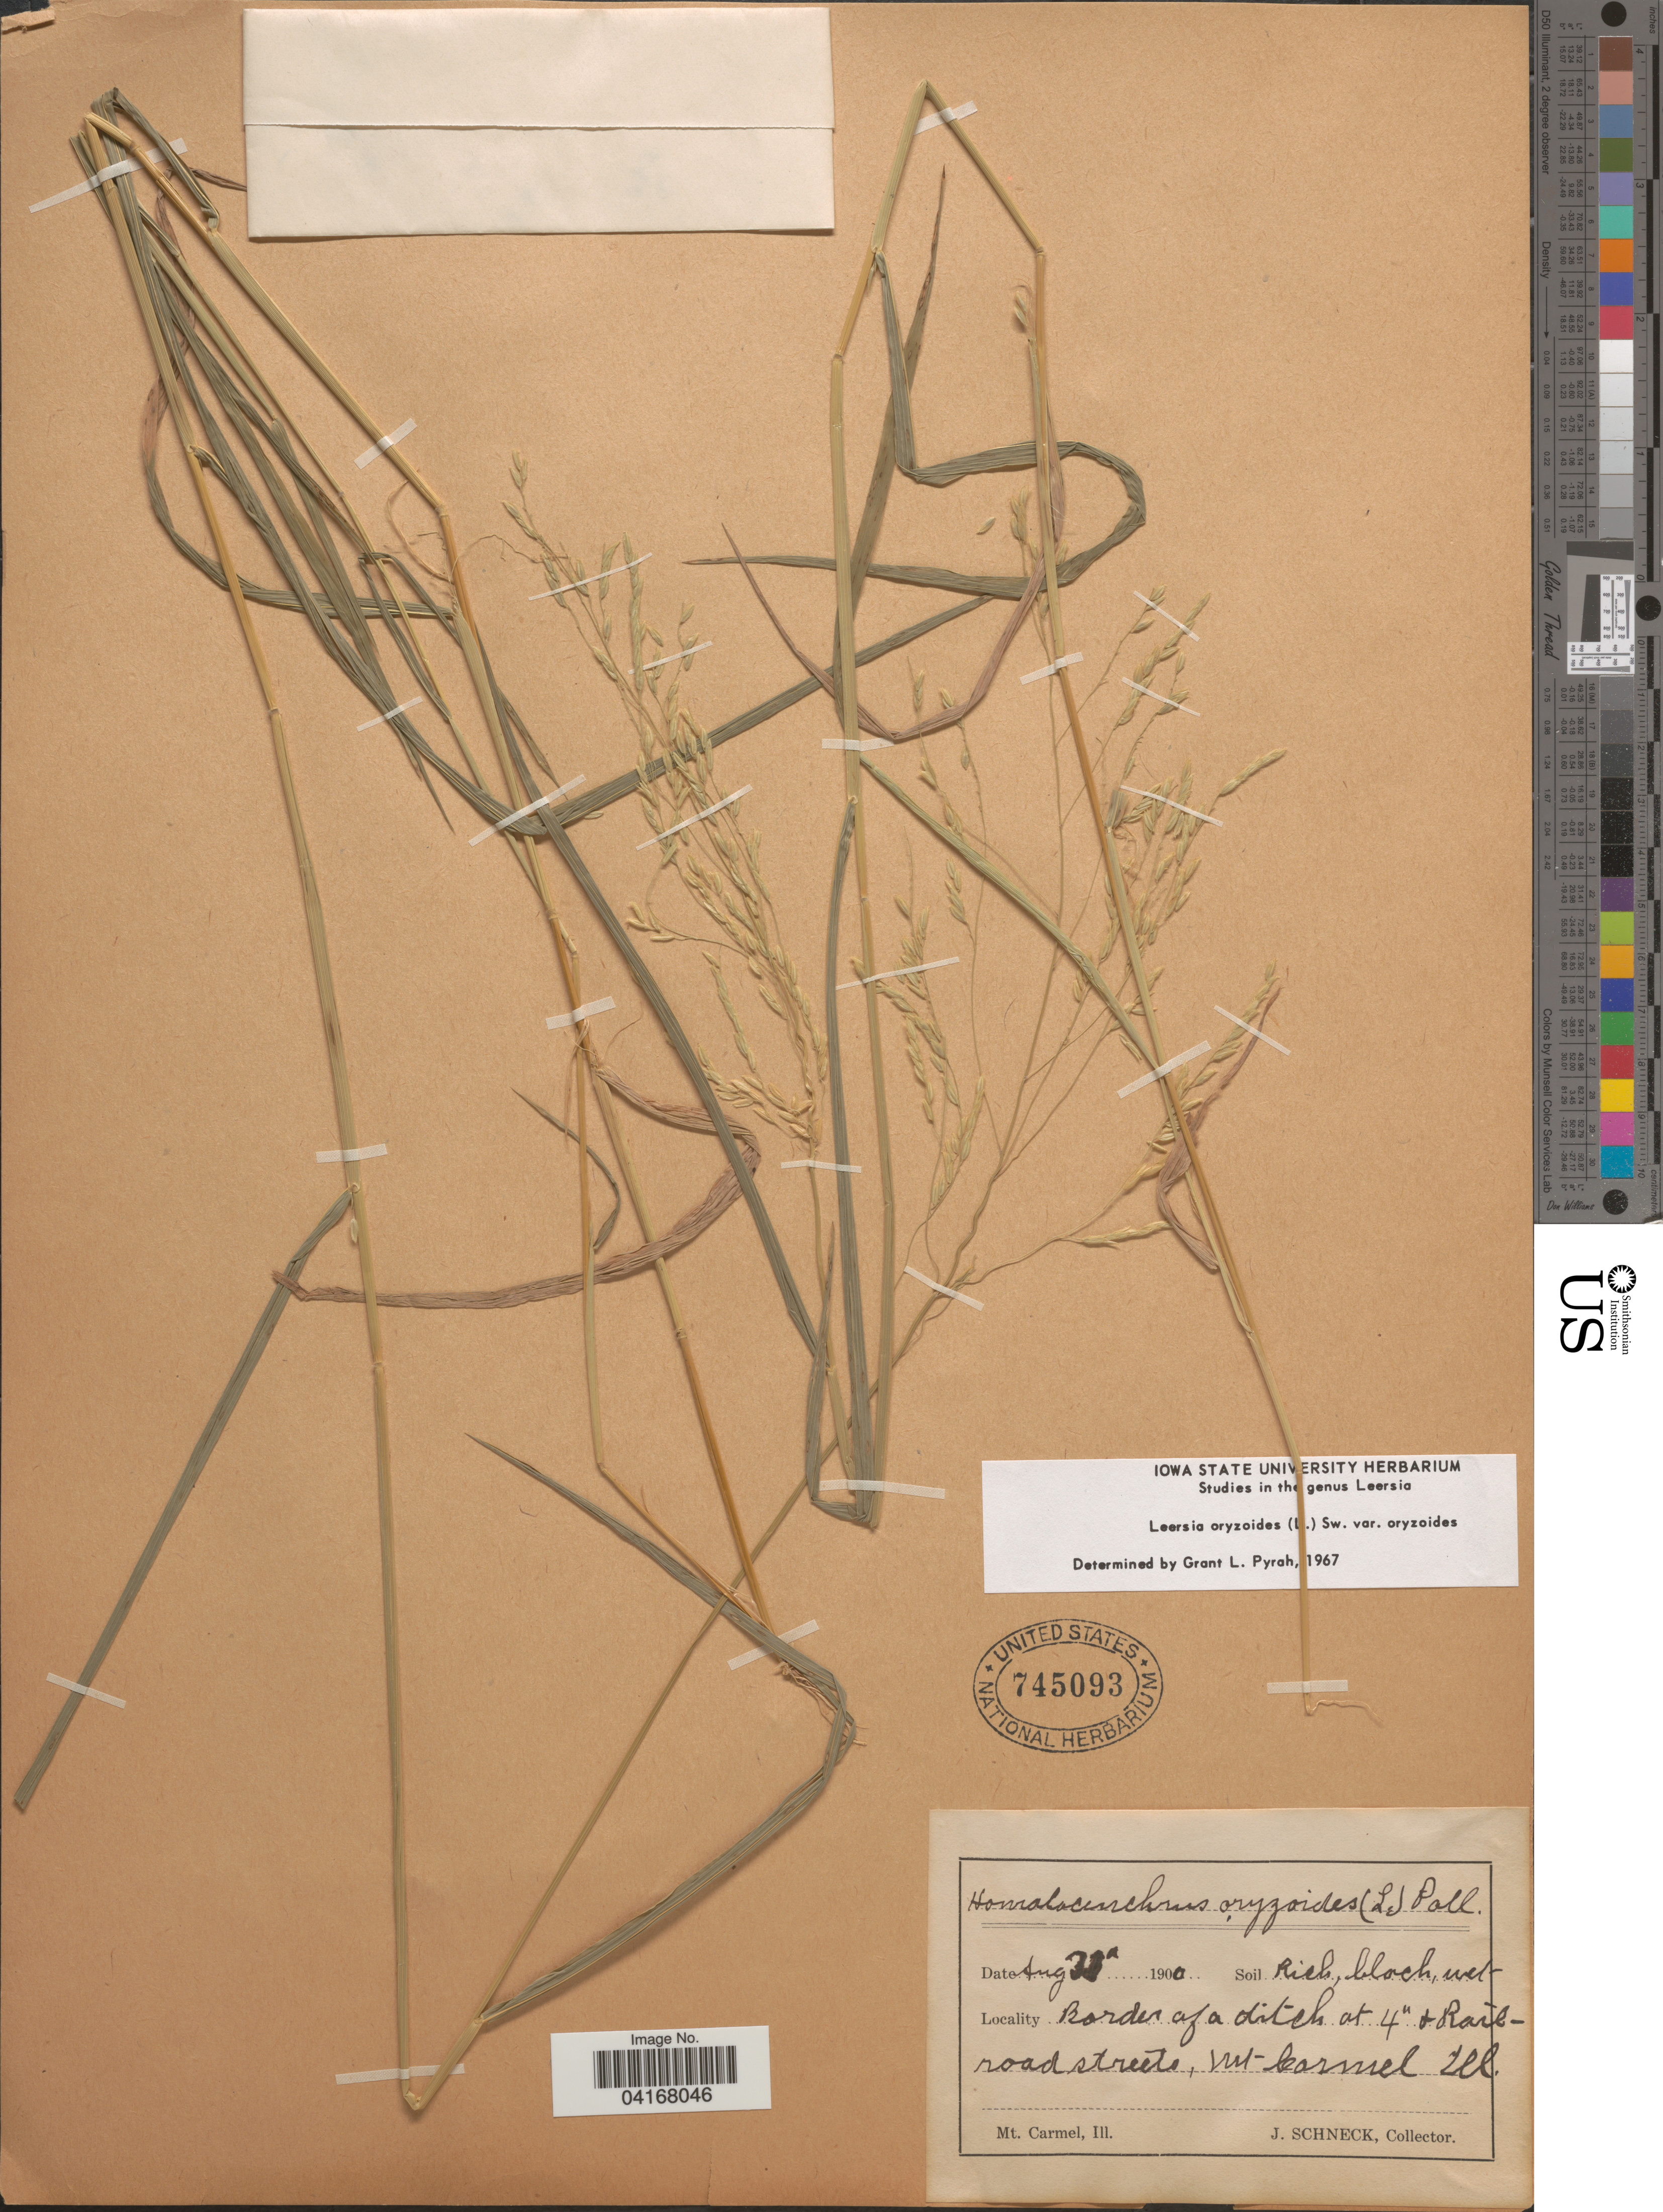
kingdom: Plantae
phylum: Tracheophyta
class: Liliopsida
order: Poales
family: Poaceae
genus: Leersia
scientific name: Leersia oryzoides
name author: (L.) Sw.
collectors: J. Schneck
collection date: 1900-08-31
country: United States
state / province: Illinois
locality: Border of a ditch at 4' & Railroad streets, Mt Camel. Mt. Carmel, III.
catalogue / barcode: US 745093